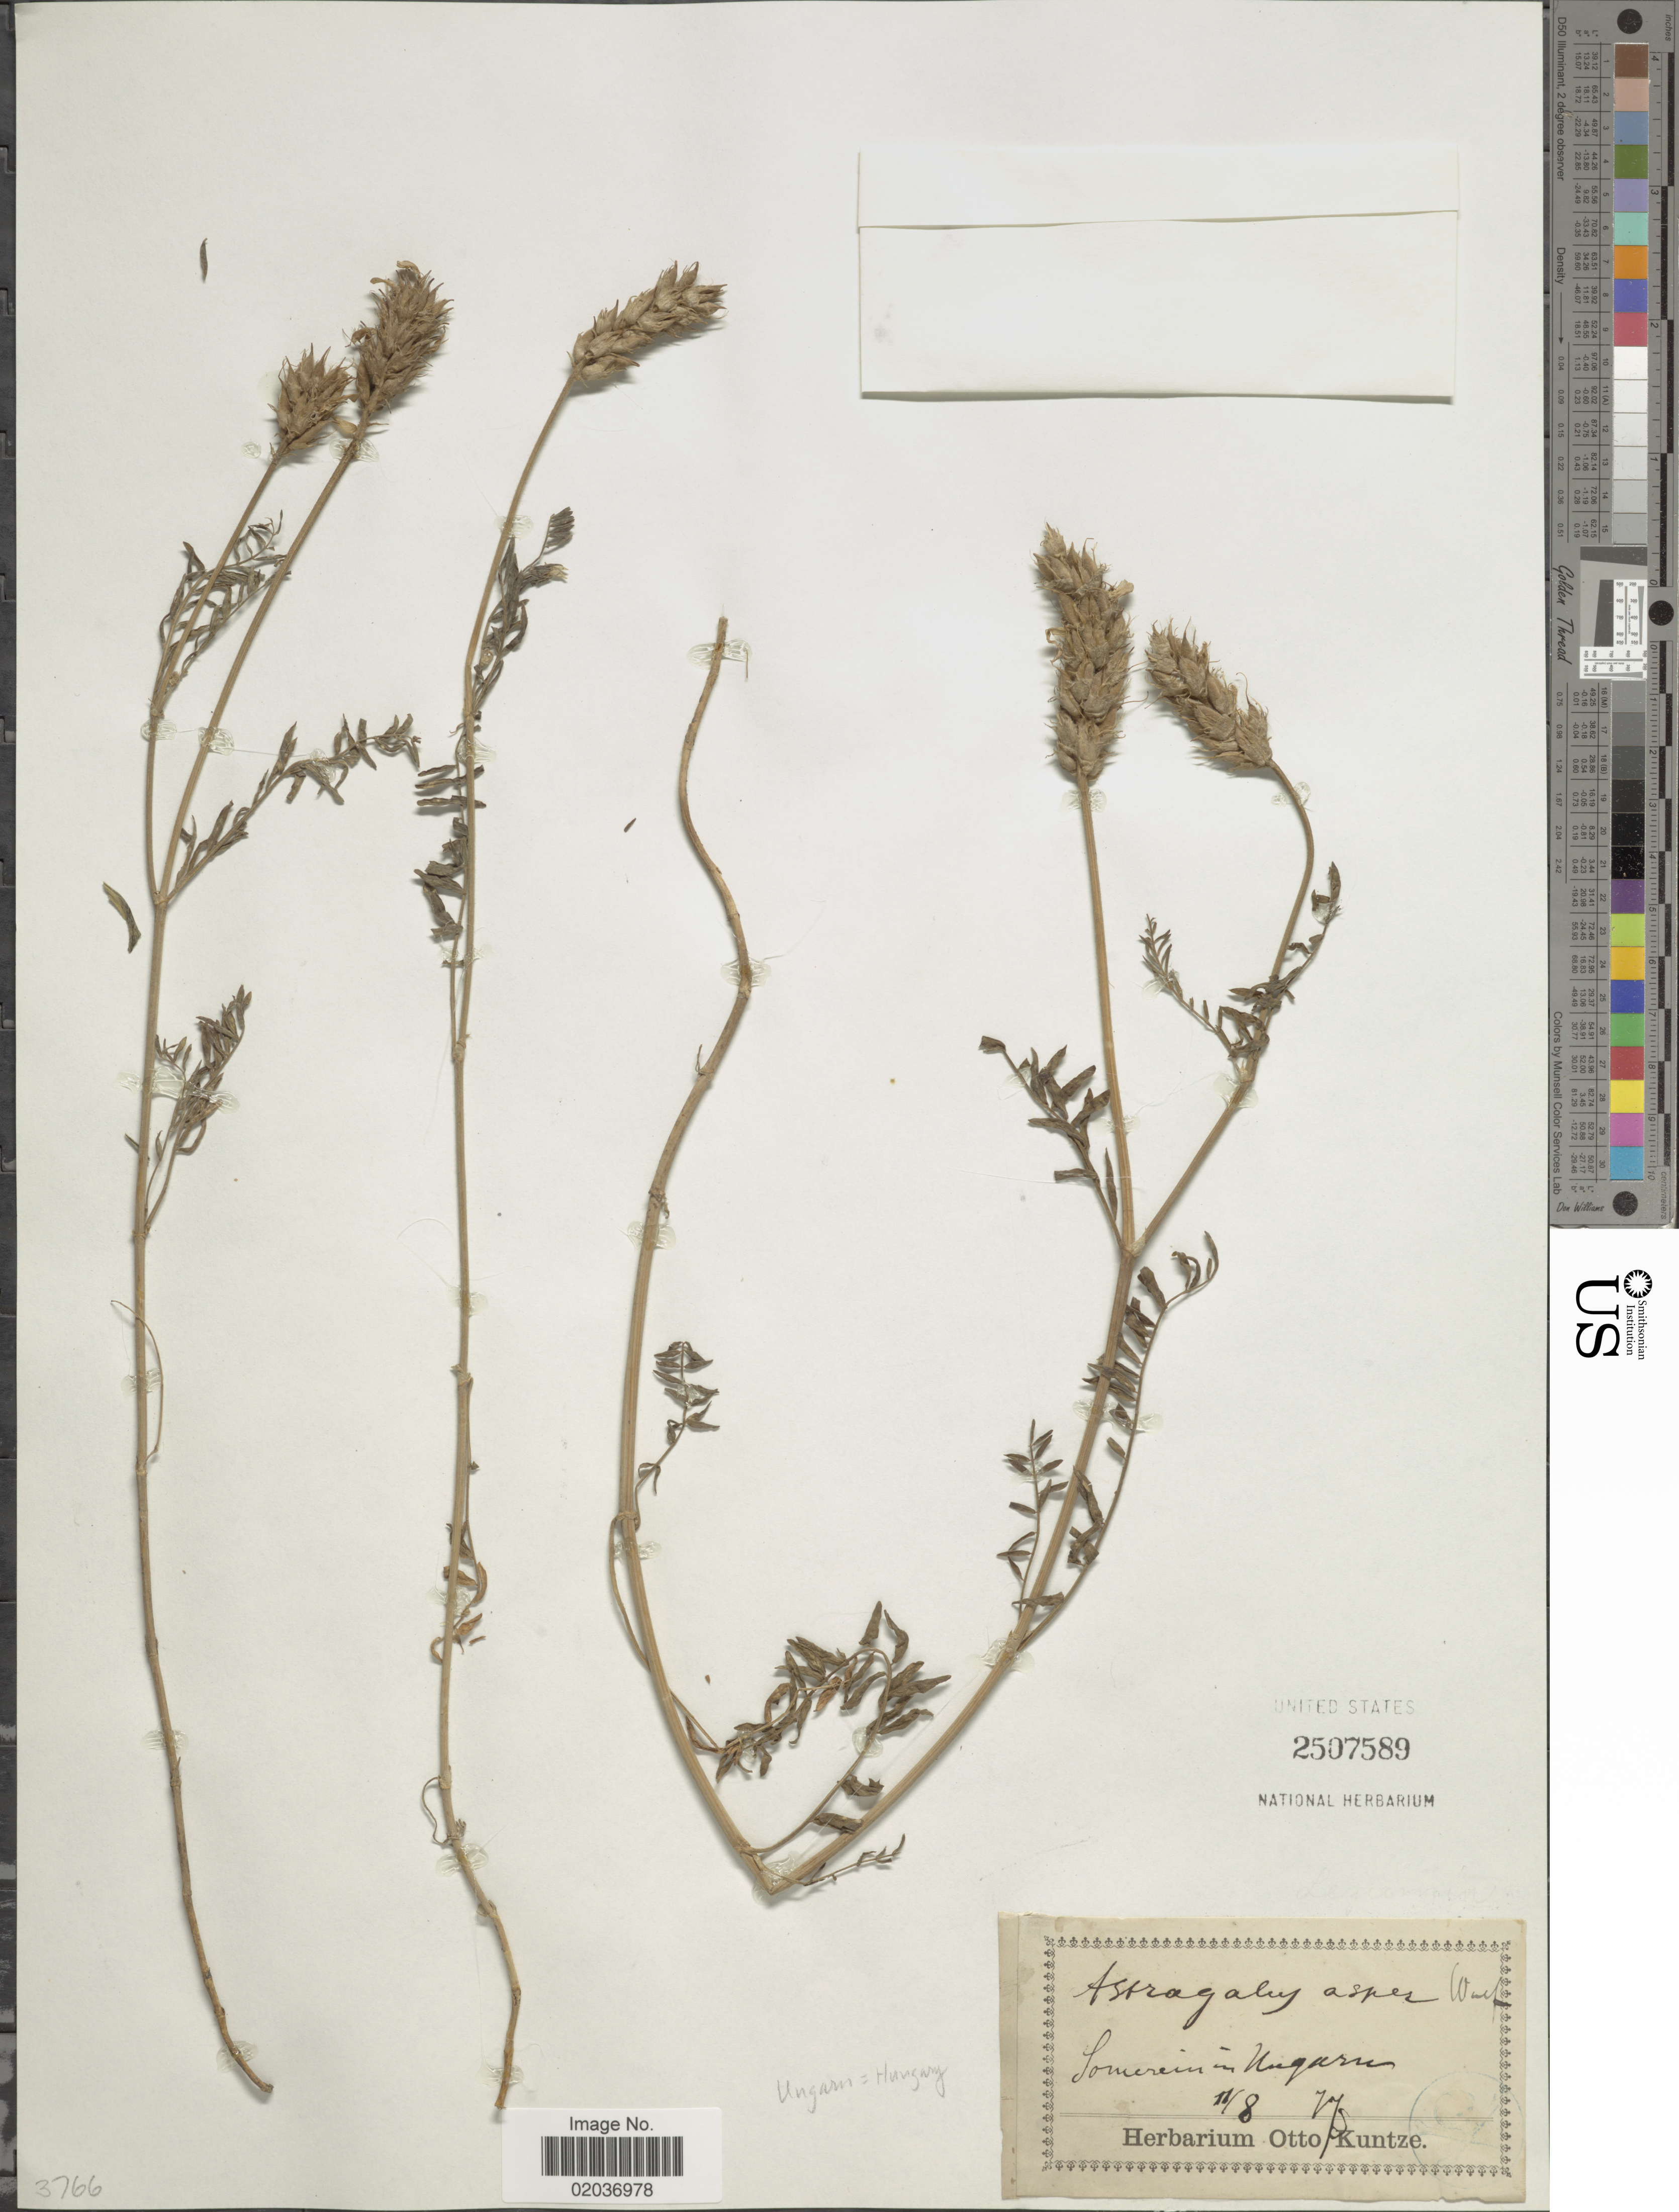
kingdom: Plantae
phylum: Tracheophyta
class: Magnoliopsida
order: Fabales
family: Fabaceae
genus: Astragalus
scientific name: Astragalus asper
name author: Jacq.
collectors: ex herb. Otto Kuntze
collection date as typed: Transcribed d/m/y: 11/8/75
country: Hungary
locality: Somerein in Ungarn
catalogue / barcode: US 2507589